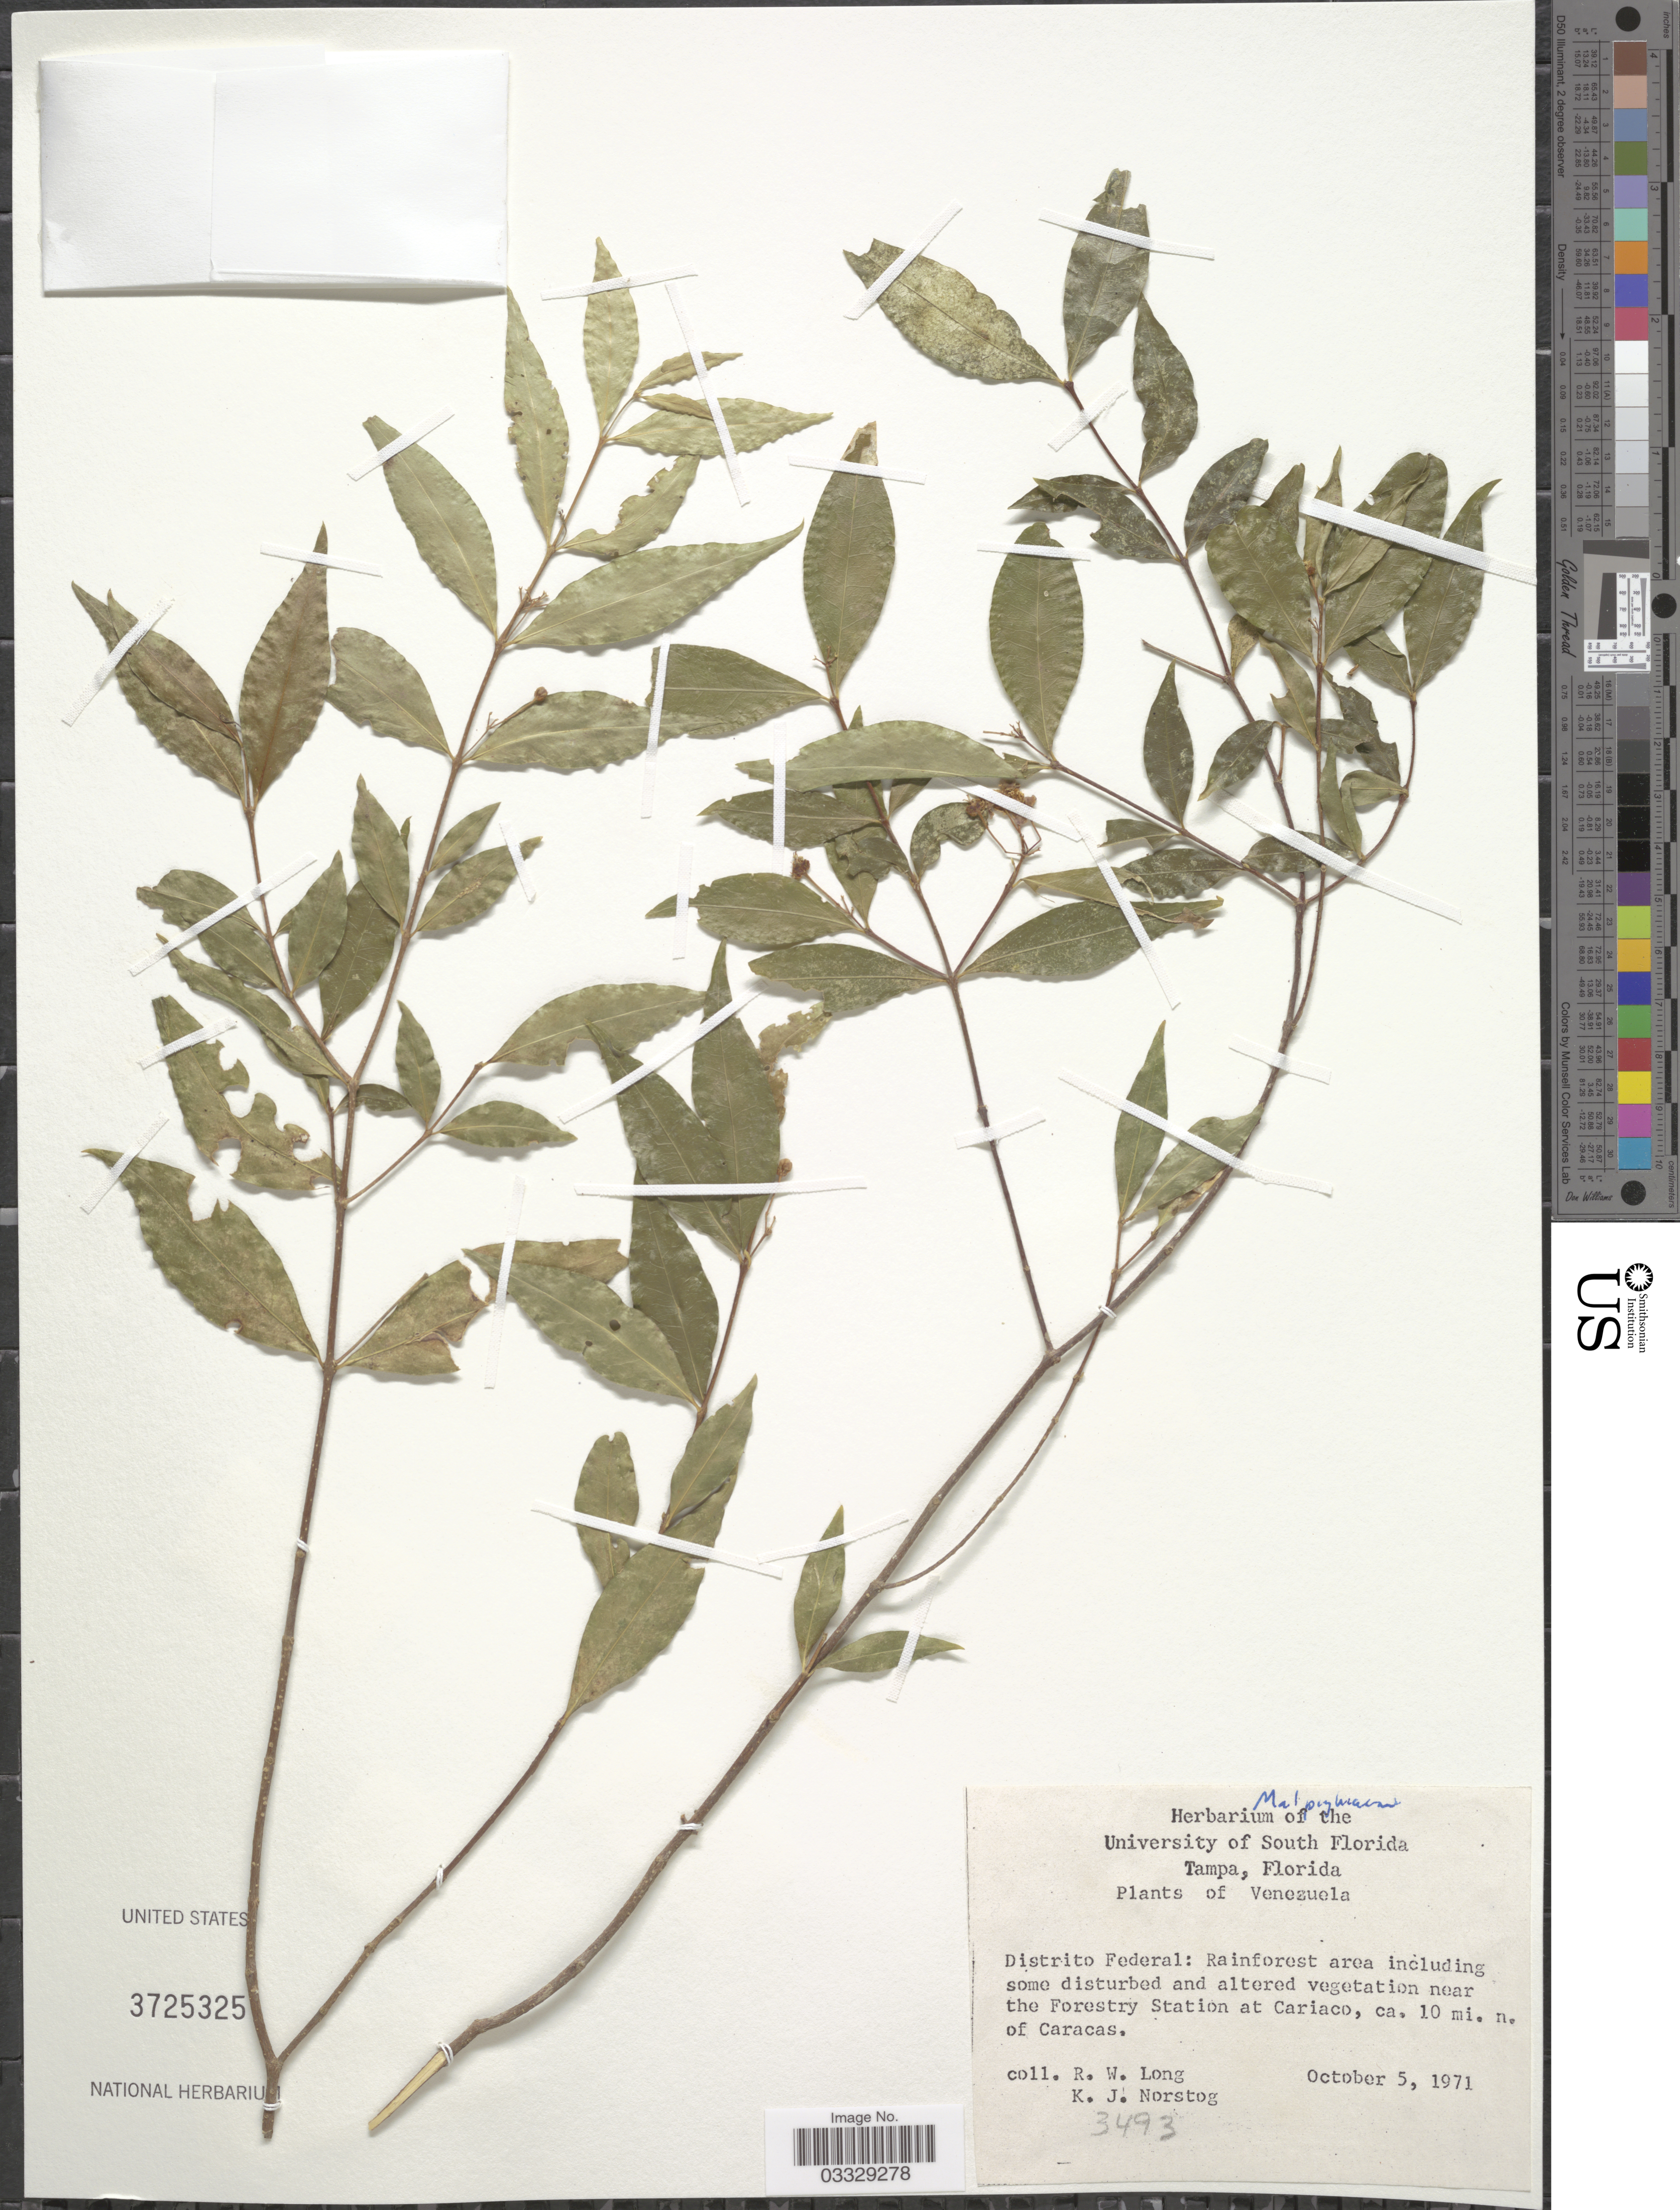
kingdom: Plantae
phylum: Tracheophyta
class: Magnoliopsida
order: Malpighiales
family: Malpighiaceae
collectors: R. W. Long & K. Norstog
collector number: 3493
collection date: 1971-10-05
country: Venezuela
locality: Distrito Federal: Rainforest area including some disturbed and altered vegetation near the Forestry Station at Cariaco, ca. 10 mi. n. of Caracas.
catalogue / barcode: US 3725325